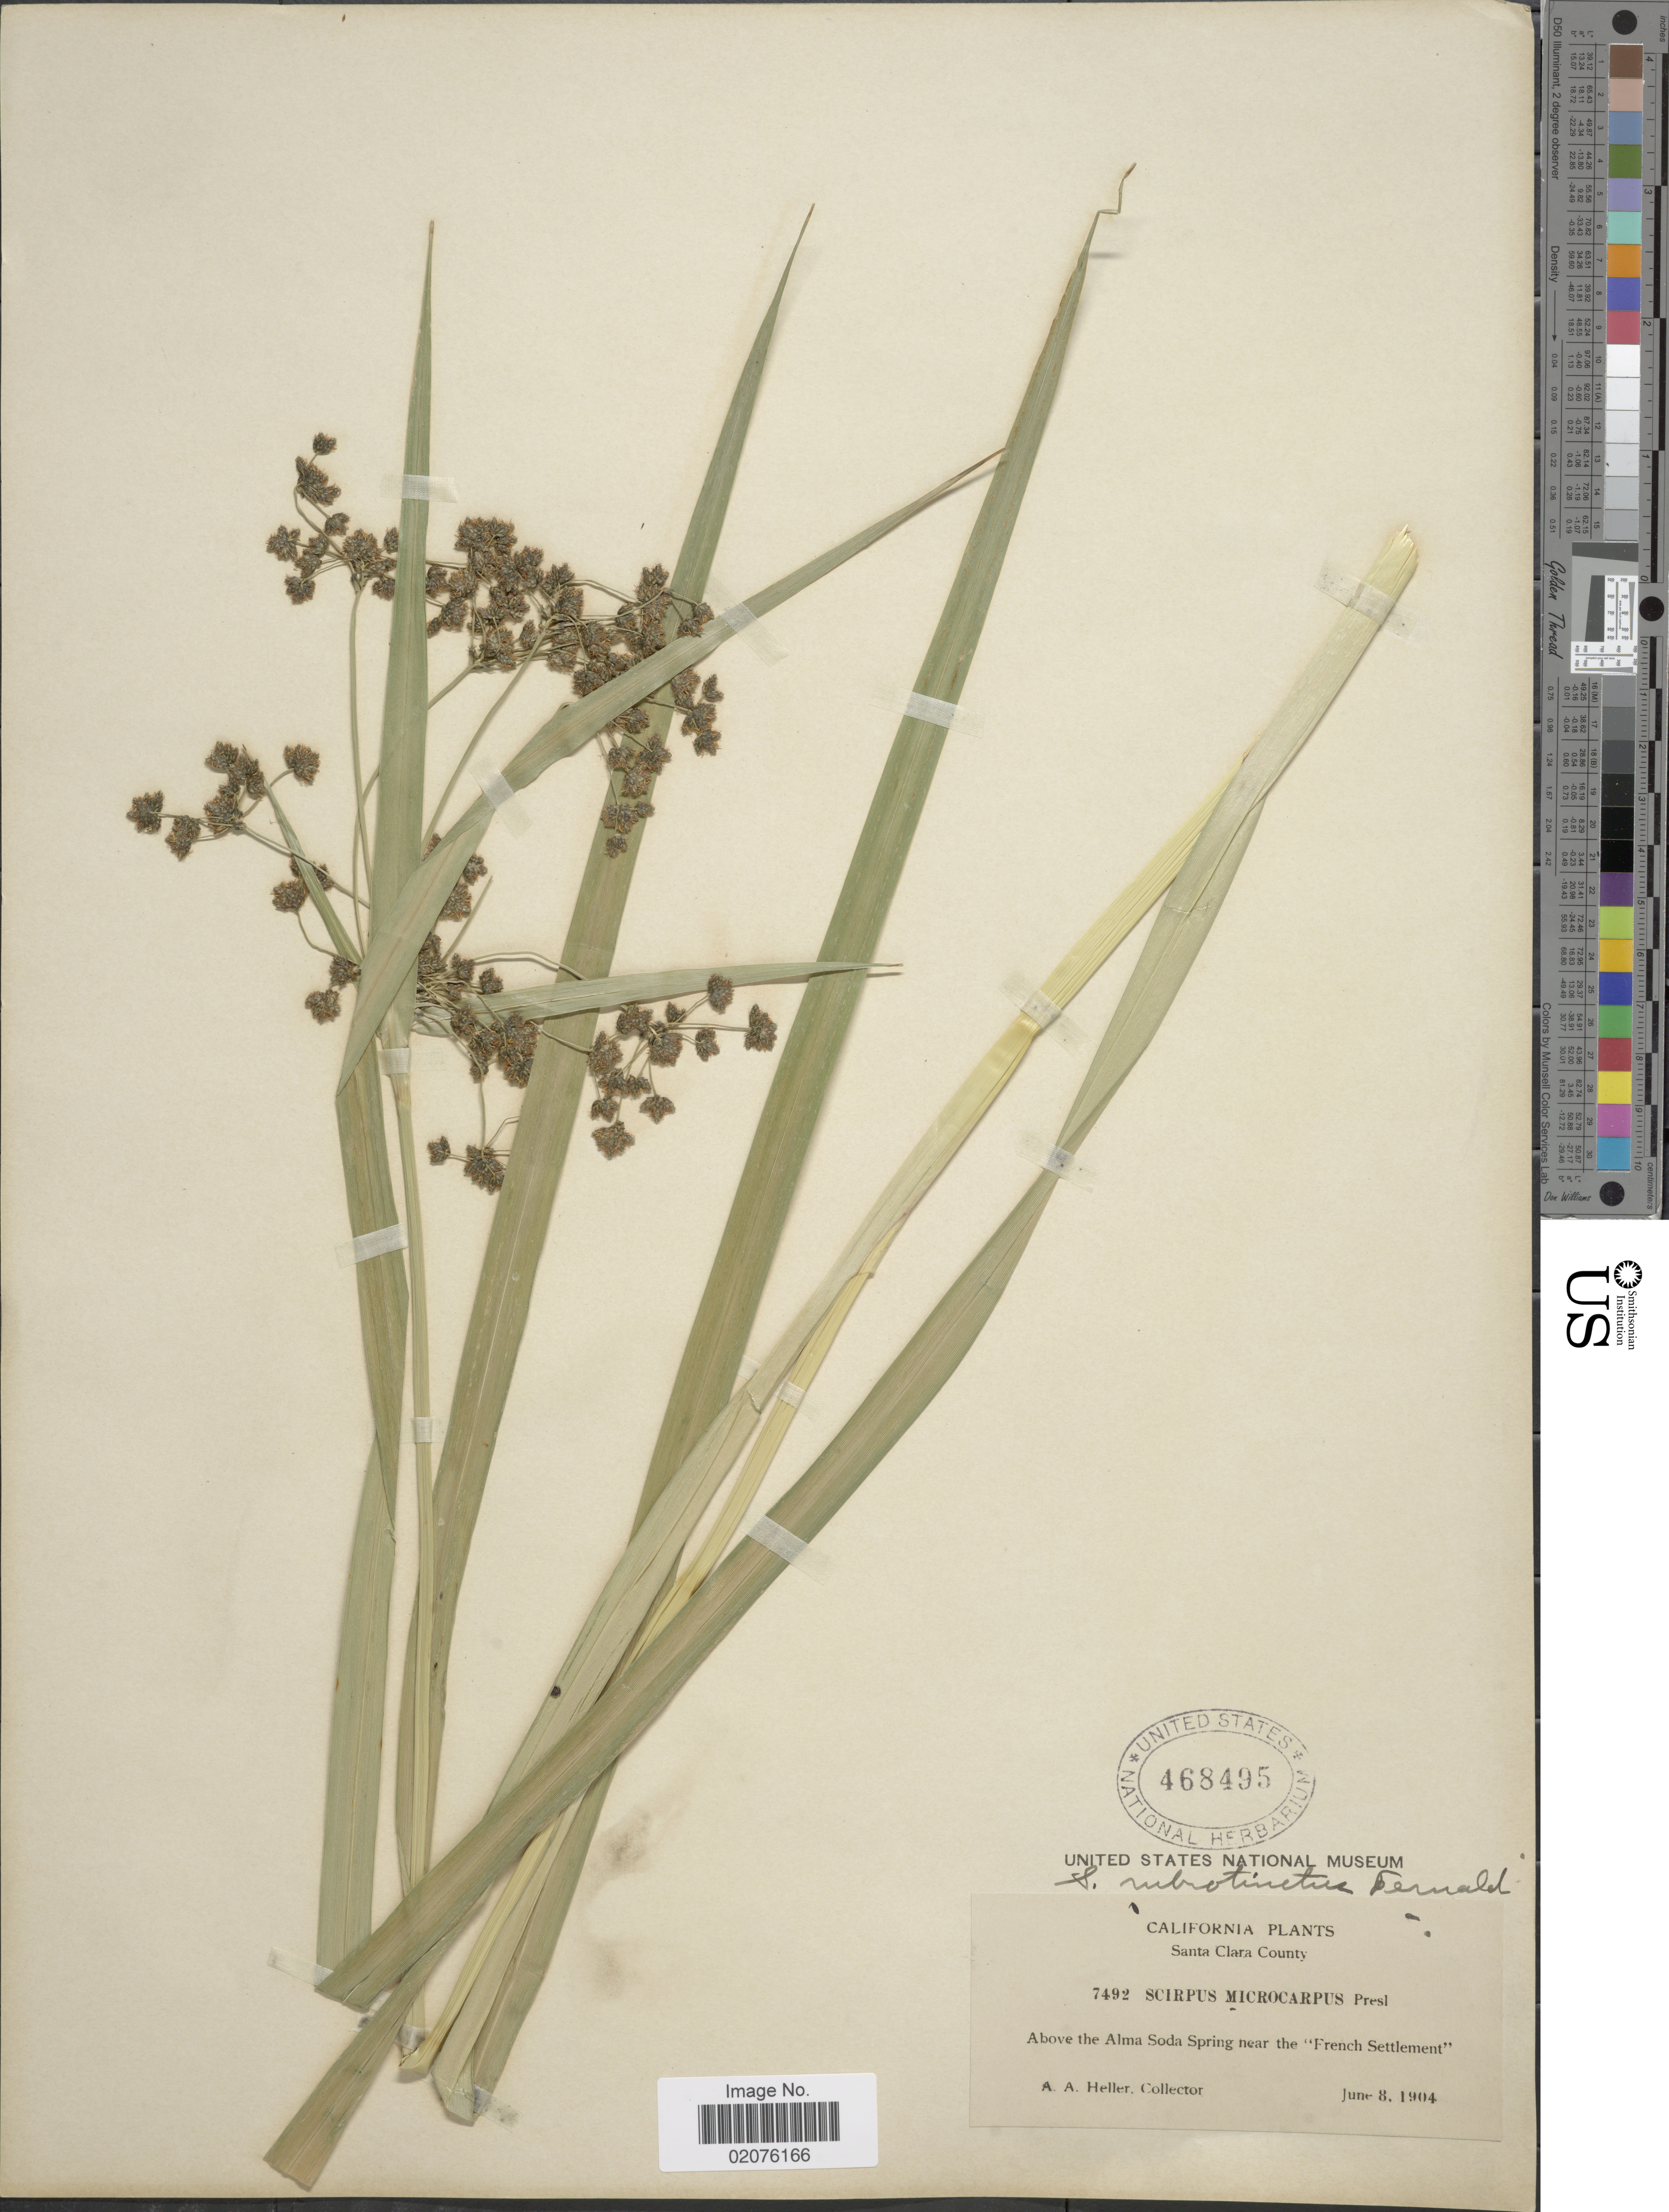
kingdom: Plantae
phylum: Tracheophyta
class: Liliopsida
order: Poales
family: Cyperaceae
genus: Scirpus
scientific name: Scirpus microcarpus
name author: J. Presl & C. Presl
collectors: A. A. Heller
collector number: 7492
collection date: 1904-06-08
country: United States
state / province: California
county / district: Santa Clara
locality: Santa Clara County, Above the Alma Soda Spring near the "French Settlement"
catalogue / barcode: US 468495